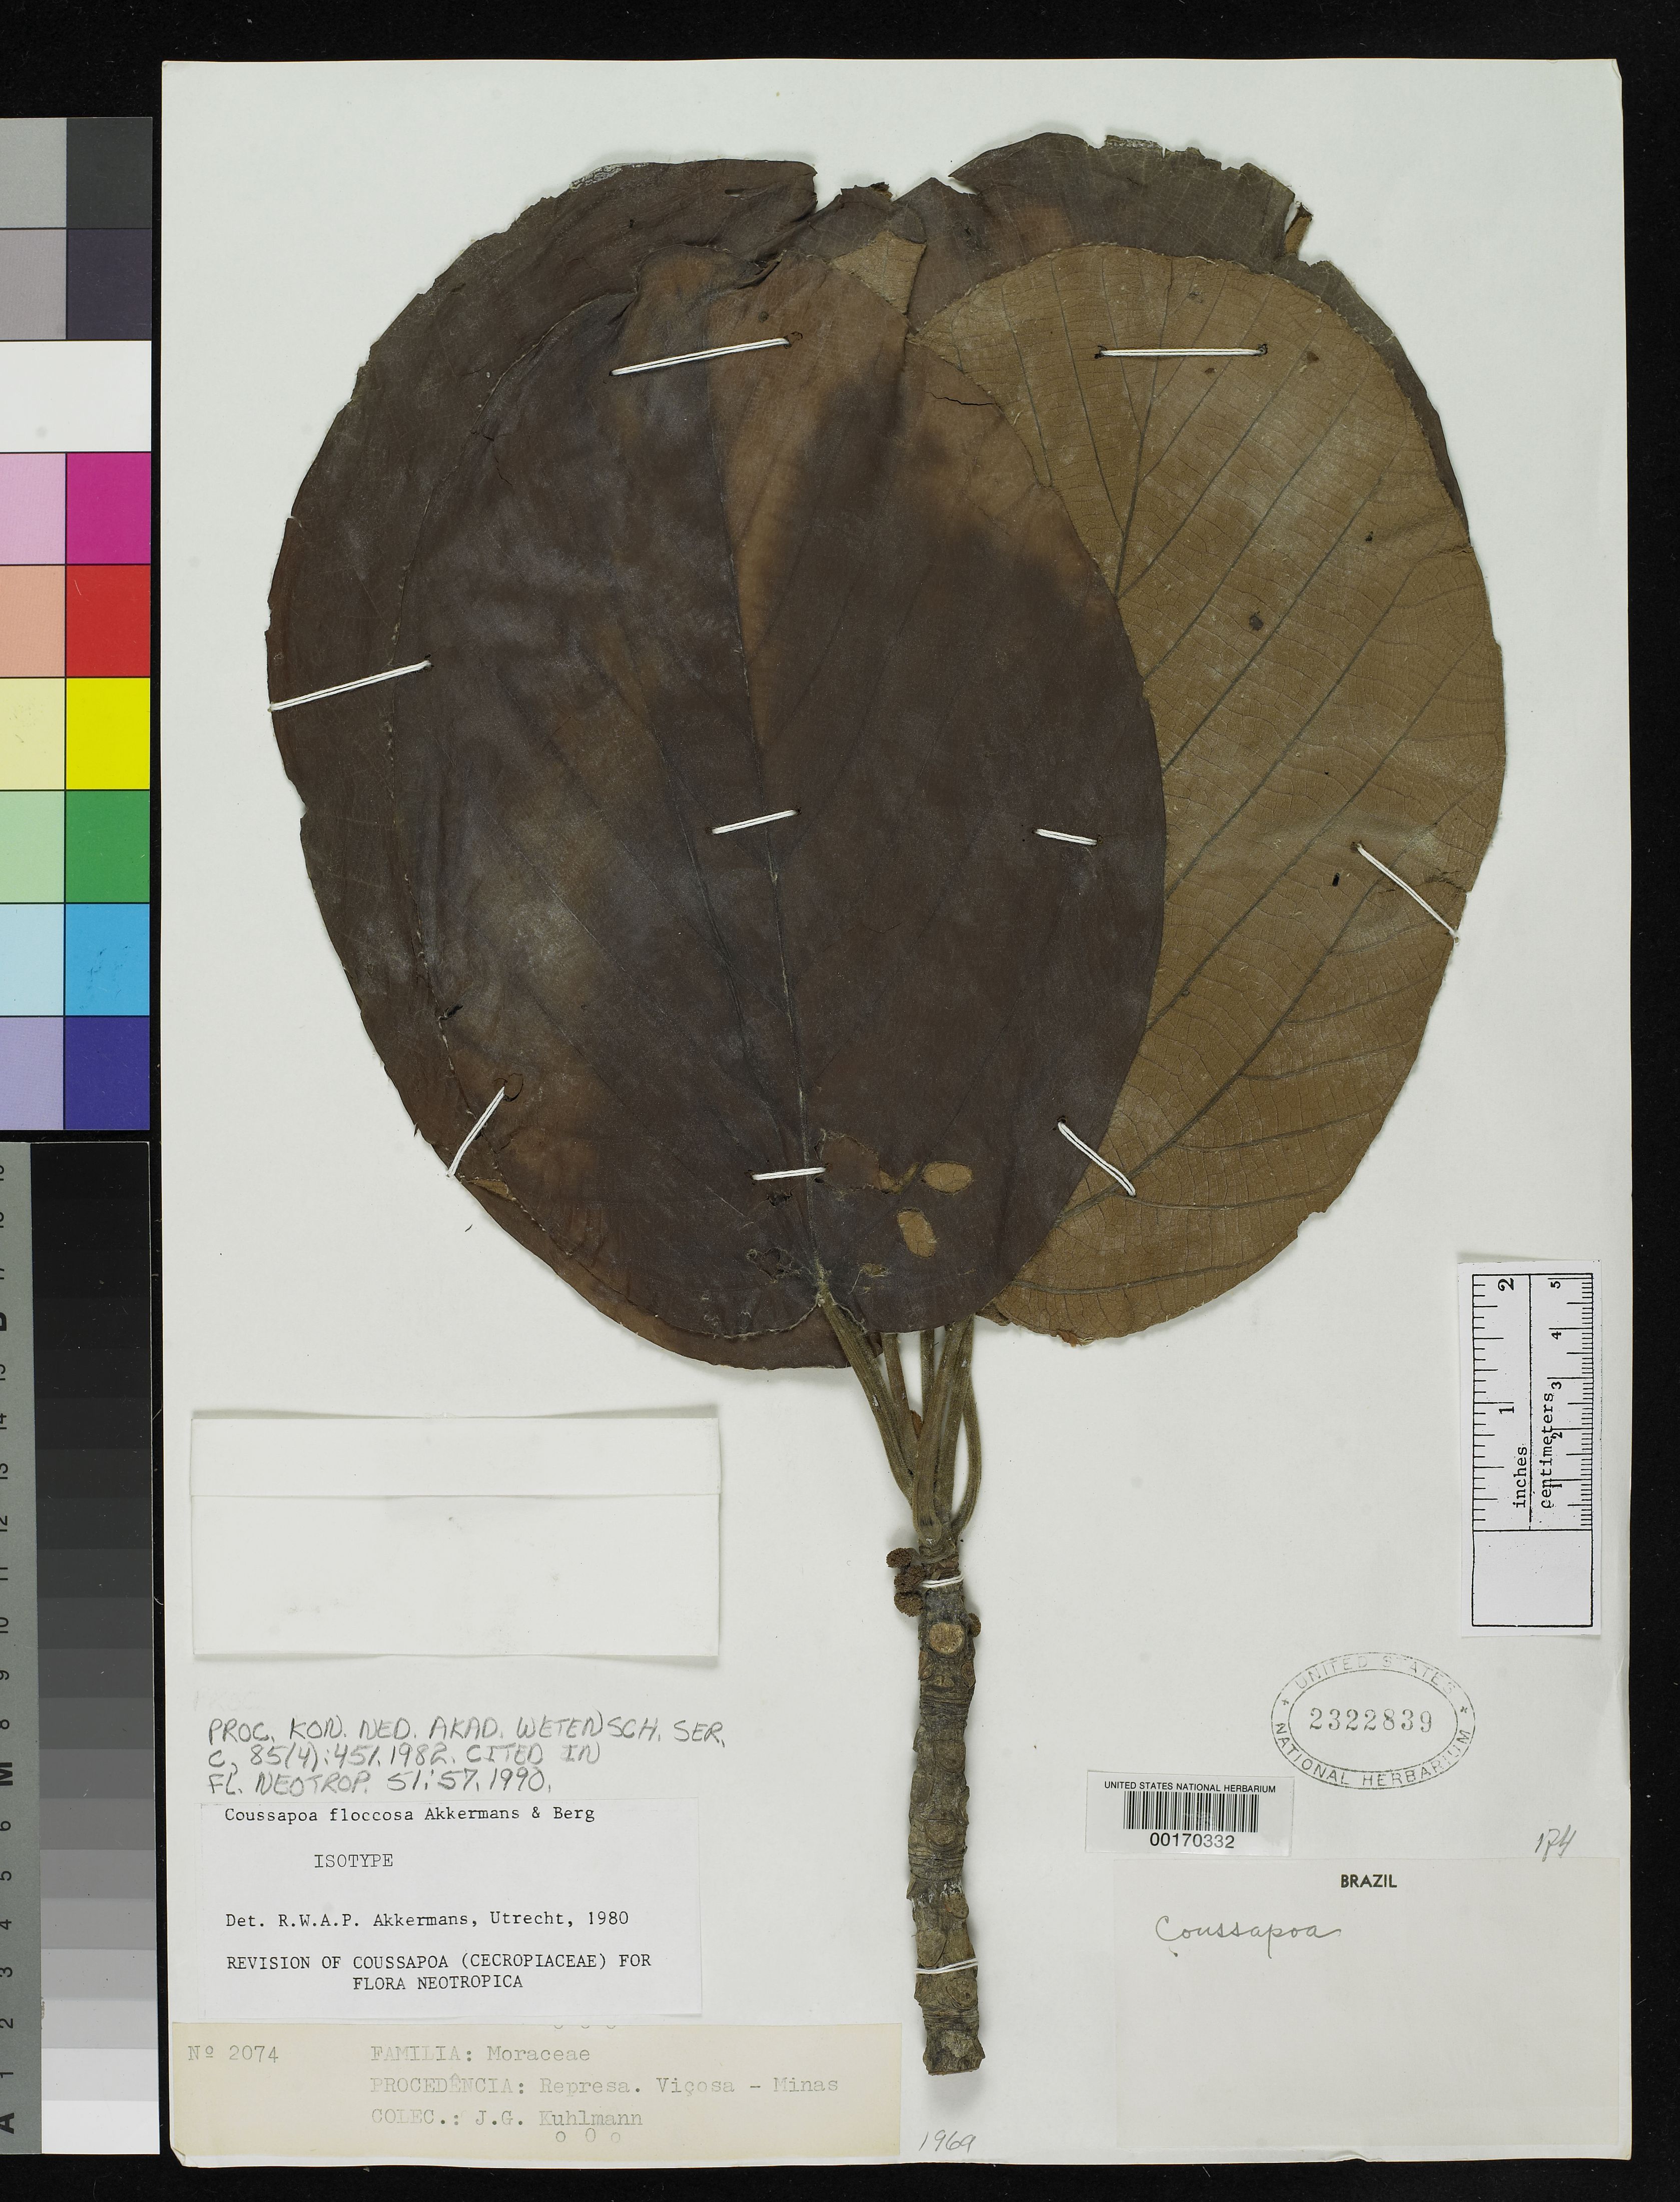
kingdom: Plantae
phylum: Tracheophyta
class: Magnoliopsida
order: Rosales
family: Urticaceae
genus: Coussapoa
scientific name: Coussapoa floccosa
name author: Akkermans & C.C. Berg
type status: Isotype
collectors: J. G. Kuhlmann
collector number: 2074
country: Brazil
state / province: Minas Gerais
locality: Represa. Vicosa.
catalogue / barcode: US 2322839